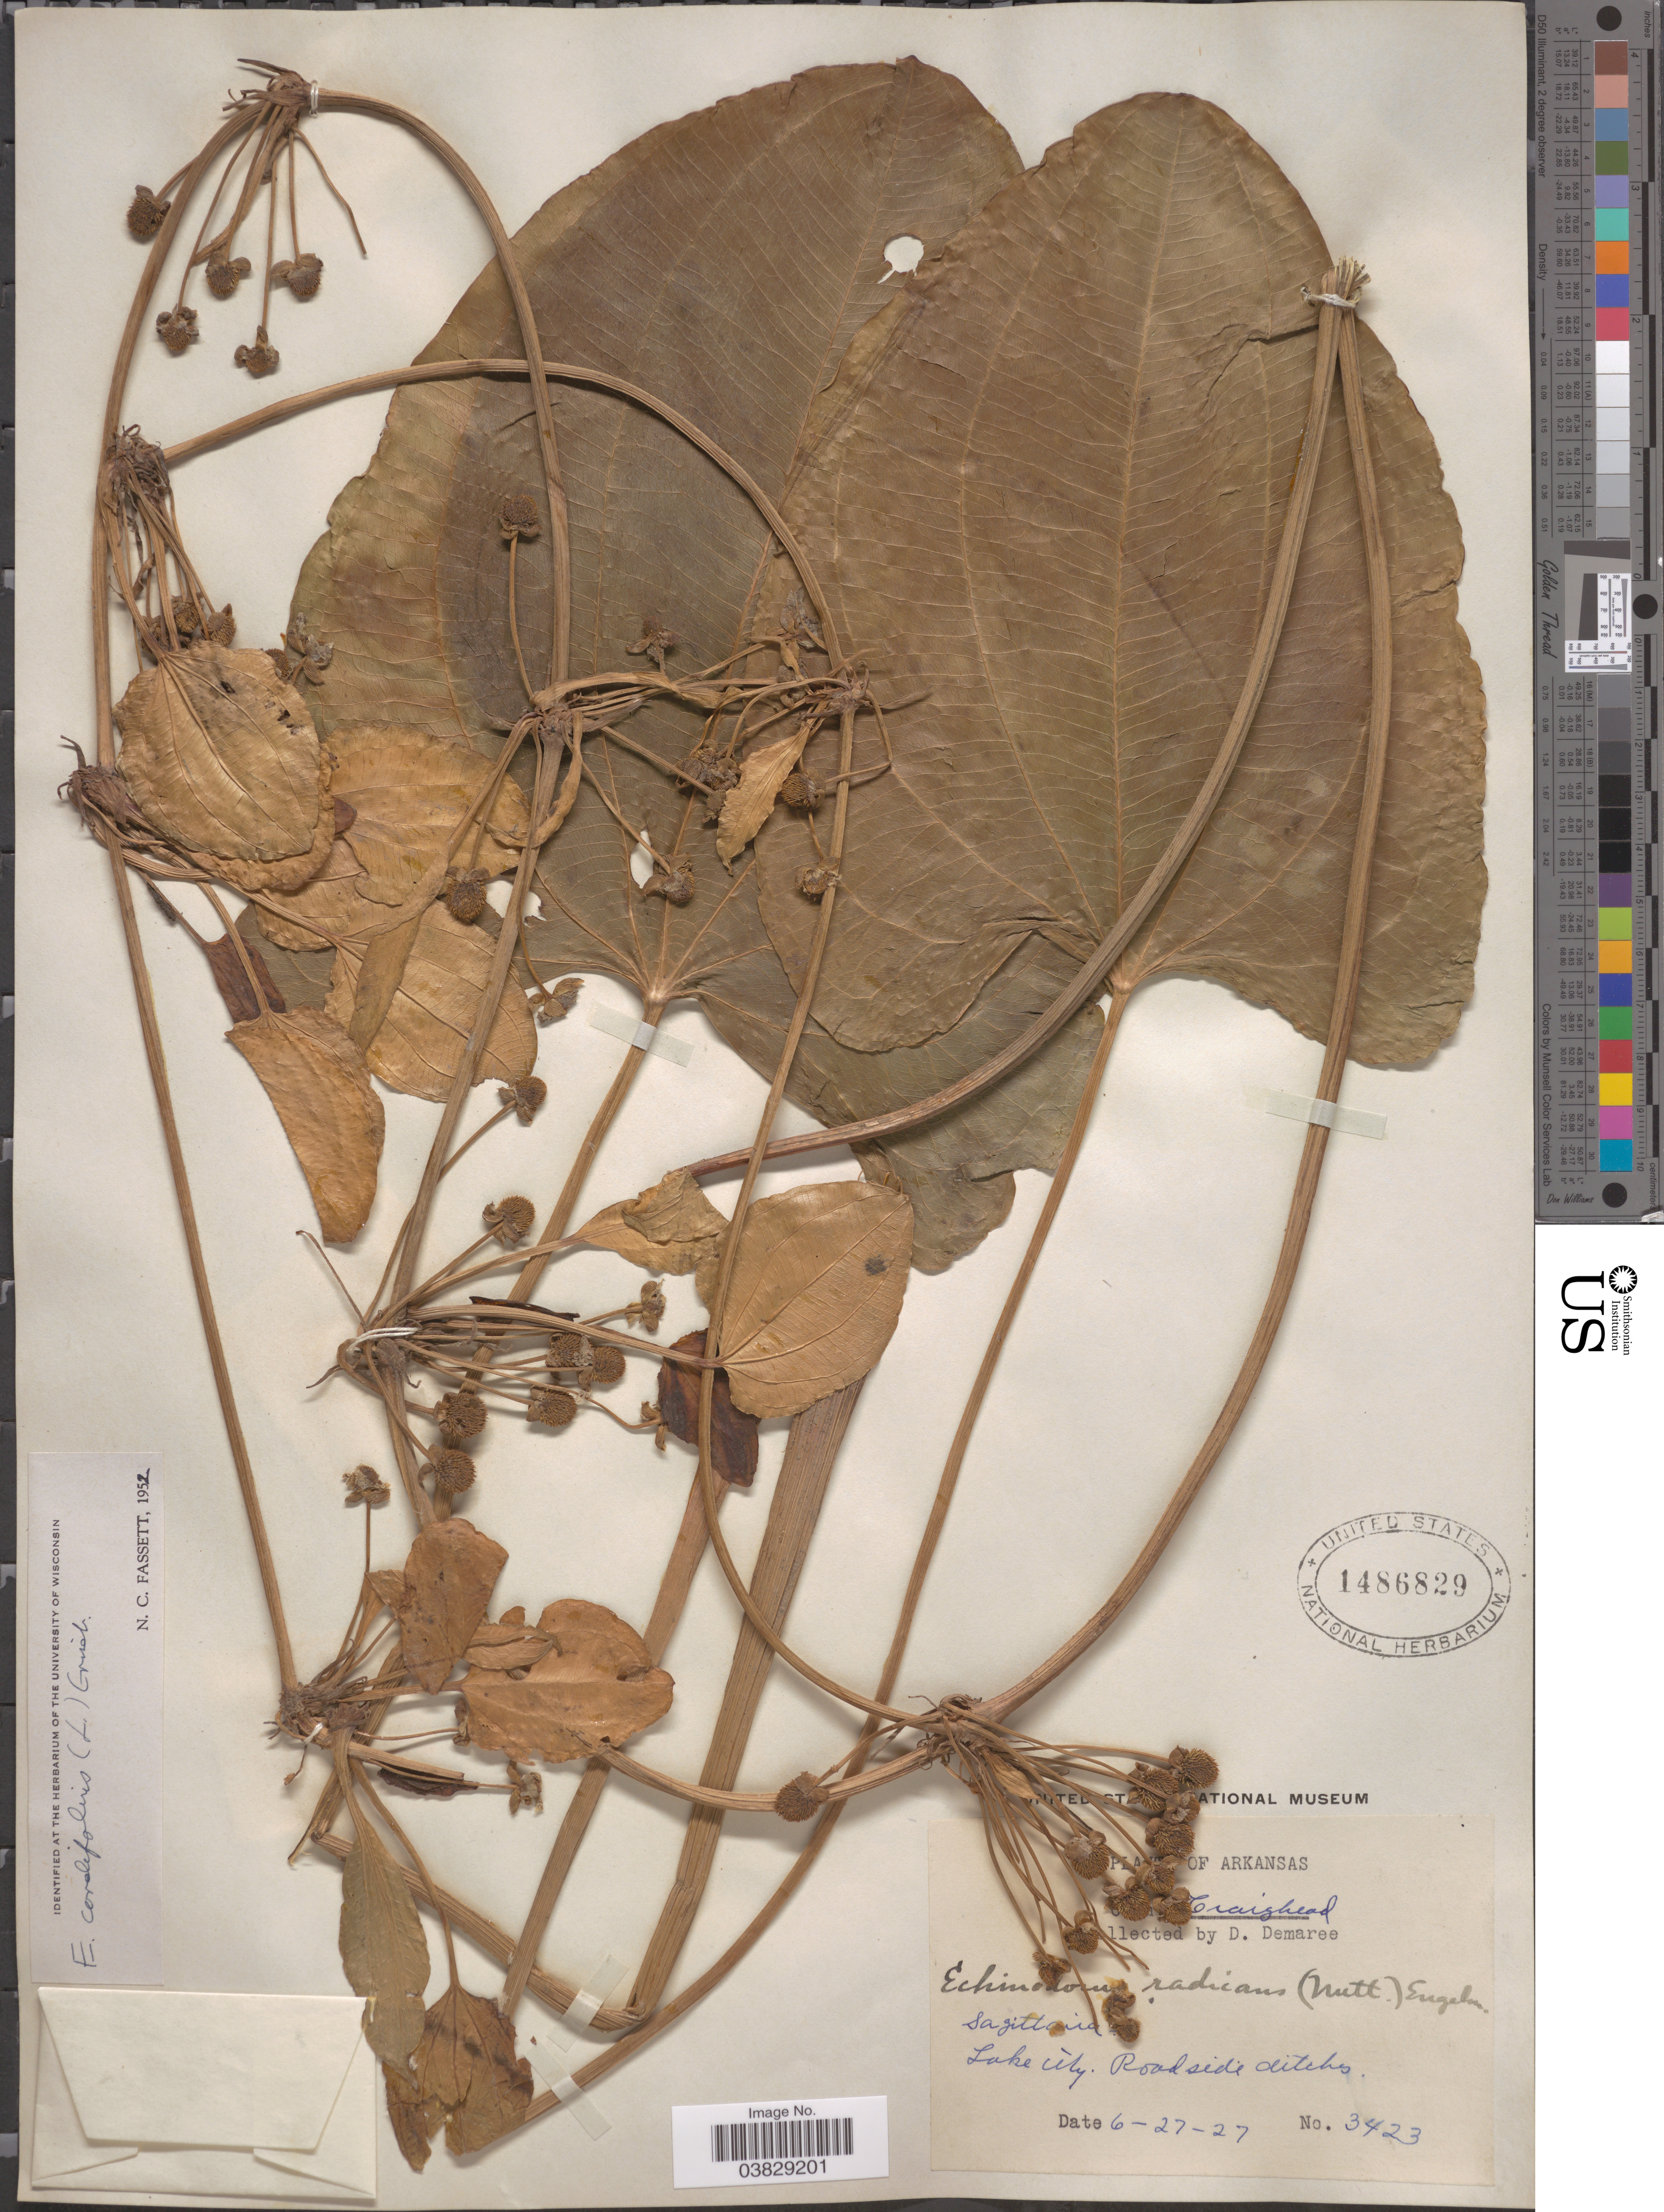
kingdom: Plantae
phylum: Tracheophyta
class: Liliopsida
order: Alismatales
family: Alismataceae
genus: Echinodorus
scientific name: Echinodorus cordifolius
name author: (L.) Griseb.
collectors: D. Demaree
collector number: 3423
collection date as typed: Transcribed d/m/y: 27/6/27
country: United States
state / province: Arkansas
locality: [illegible text] Craighead. Lake city. Roadside ditches.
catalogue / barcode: US 1486829